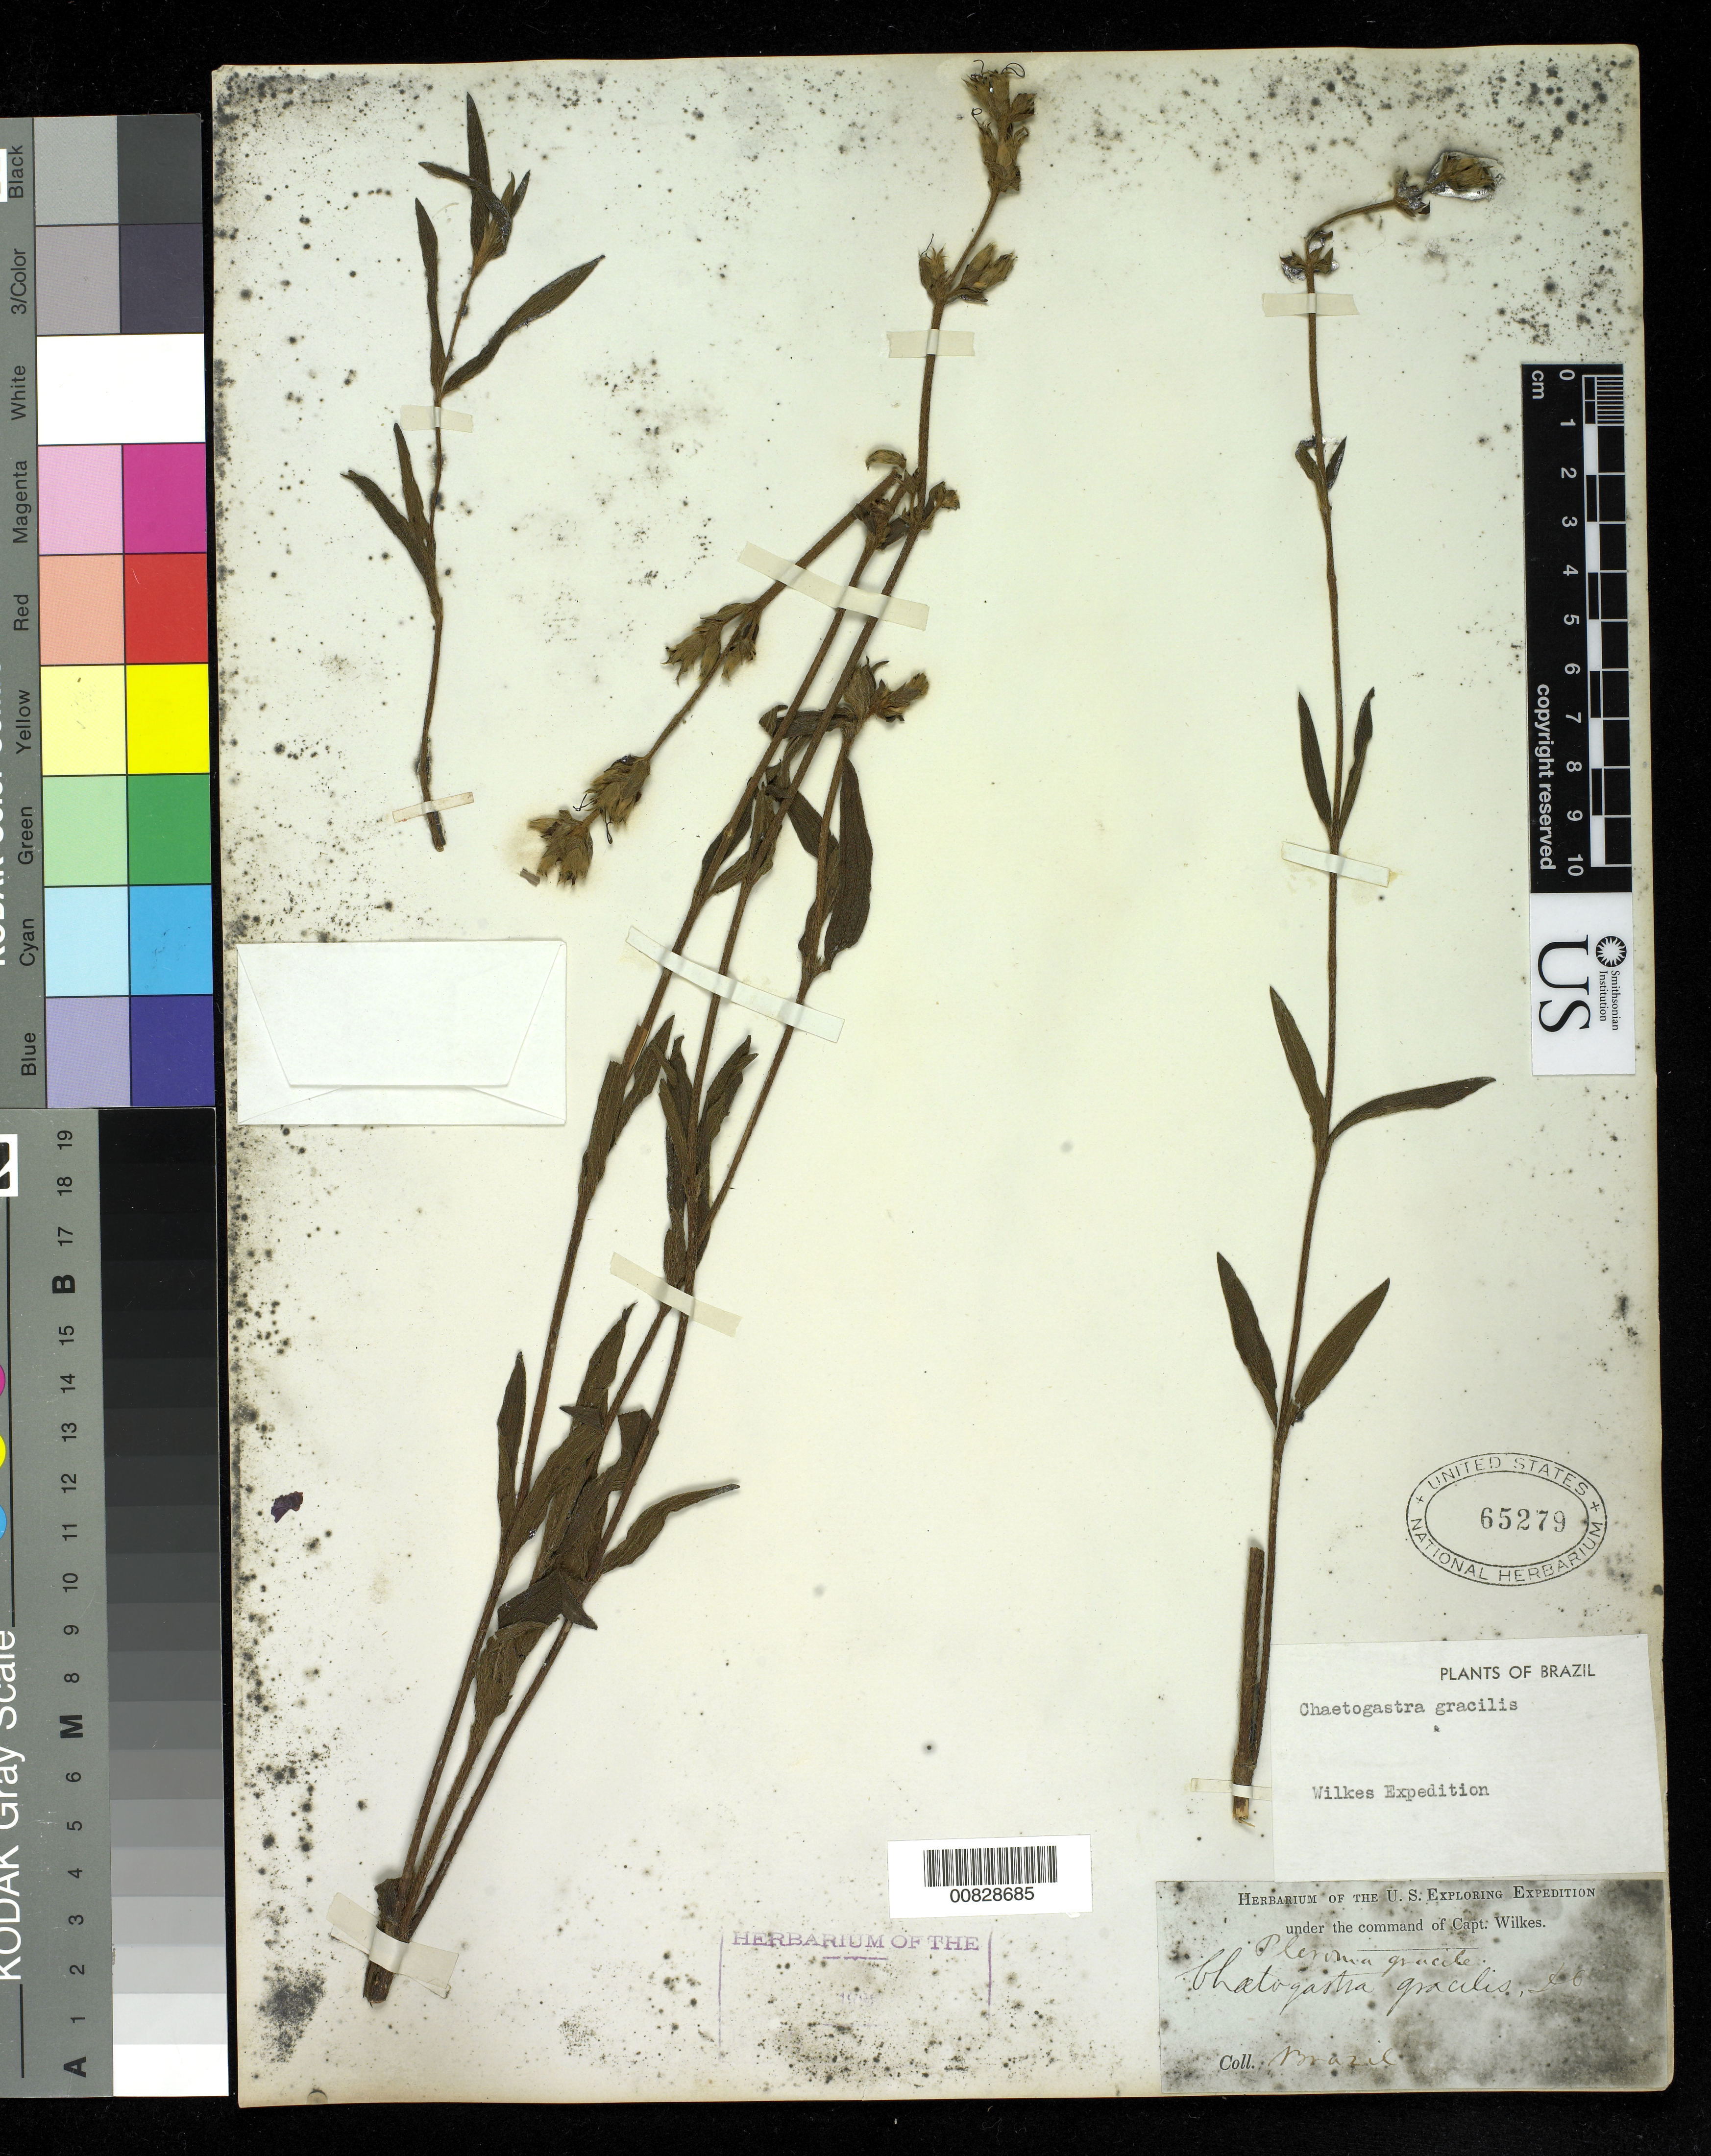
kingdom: Plantae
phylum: Tracheophyta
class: Magnoliopsida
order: Myrtales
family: Melastomataceae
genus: Chaetogastra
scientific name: Chaetogastra gracilis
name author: (Bonpl.) DC.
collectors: Wilkes Explor. Exped.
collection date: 1838/1842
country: Brazil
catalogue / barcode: US 65279